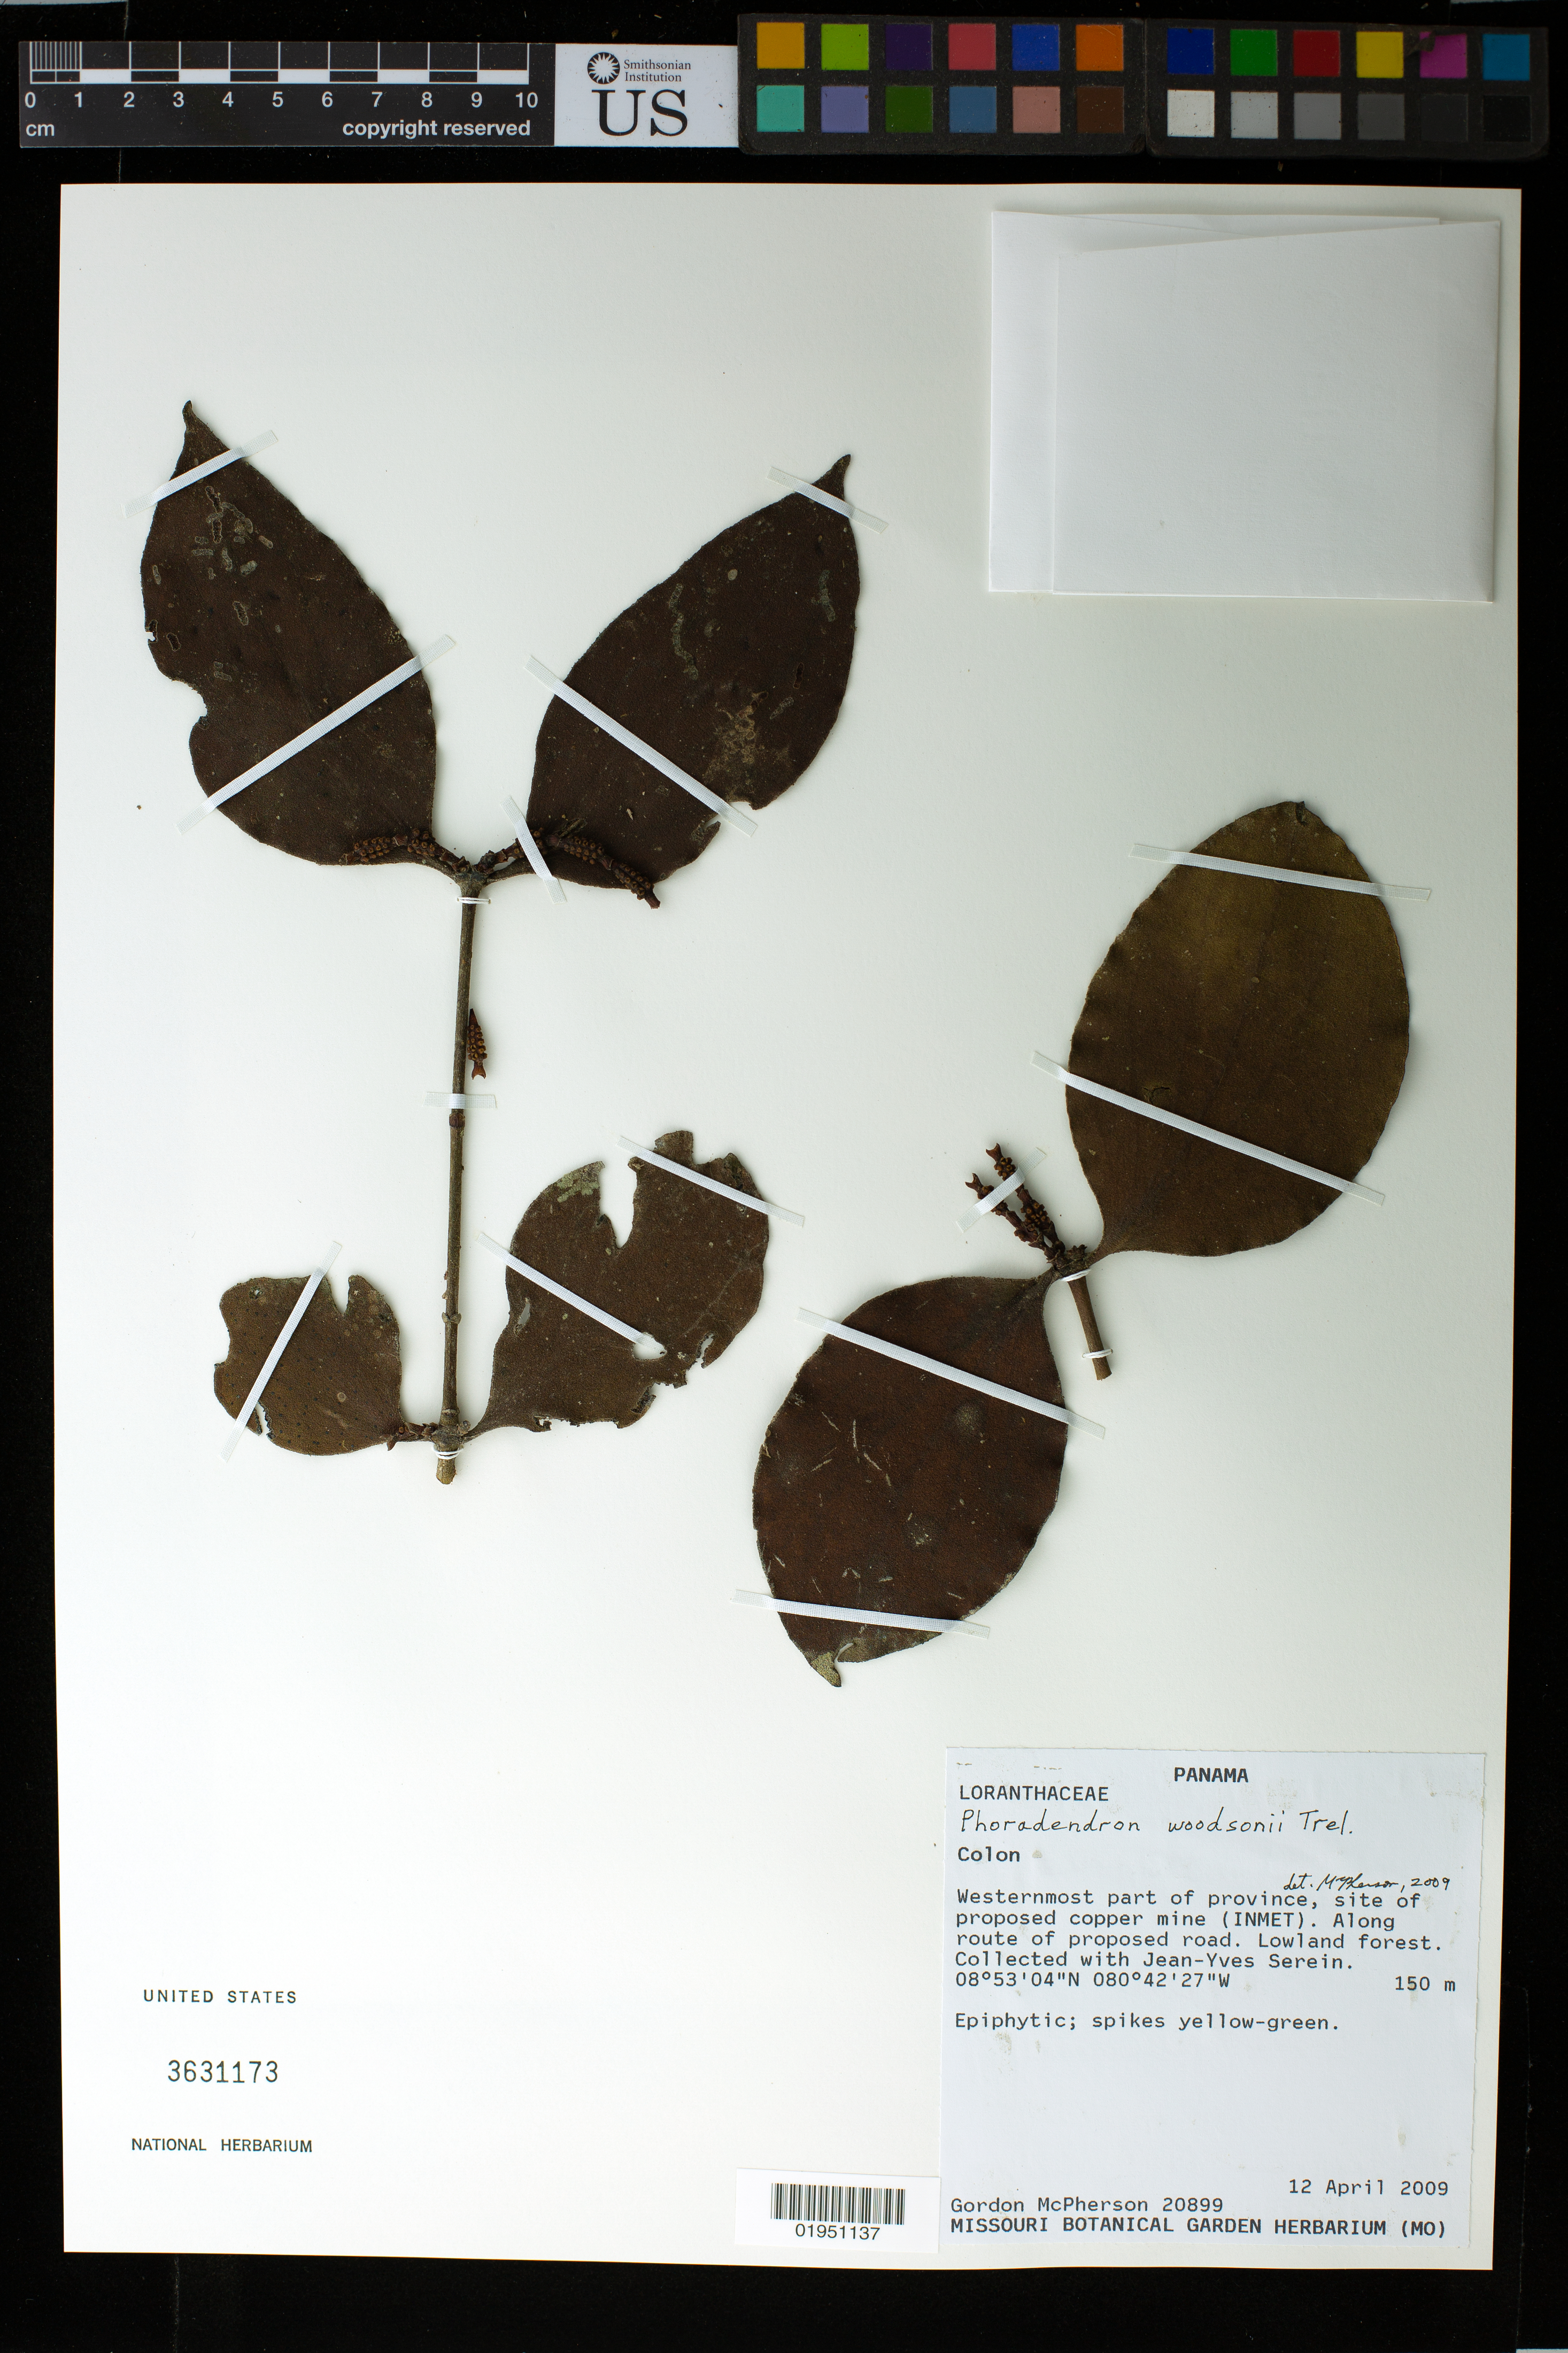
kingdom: Plantae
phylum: Tracheophyta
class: Magnoliopsida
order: Santalales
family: Viscaceae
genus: Phoradendron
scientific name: Phoradendron woodsonii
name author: Trel.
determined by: McPherson, G. D., (MO), Missouri Botanical Garden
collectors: G. D. McPherson & J. Serein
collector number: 20899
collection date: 2009-04-12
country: Panama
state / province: Colón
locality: Westernmost part of province, site of proposed copper mine (INMET). Along route of proposed road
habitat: Lowland forest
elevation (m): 150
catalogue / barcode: US 3631173